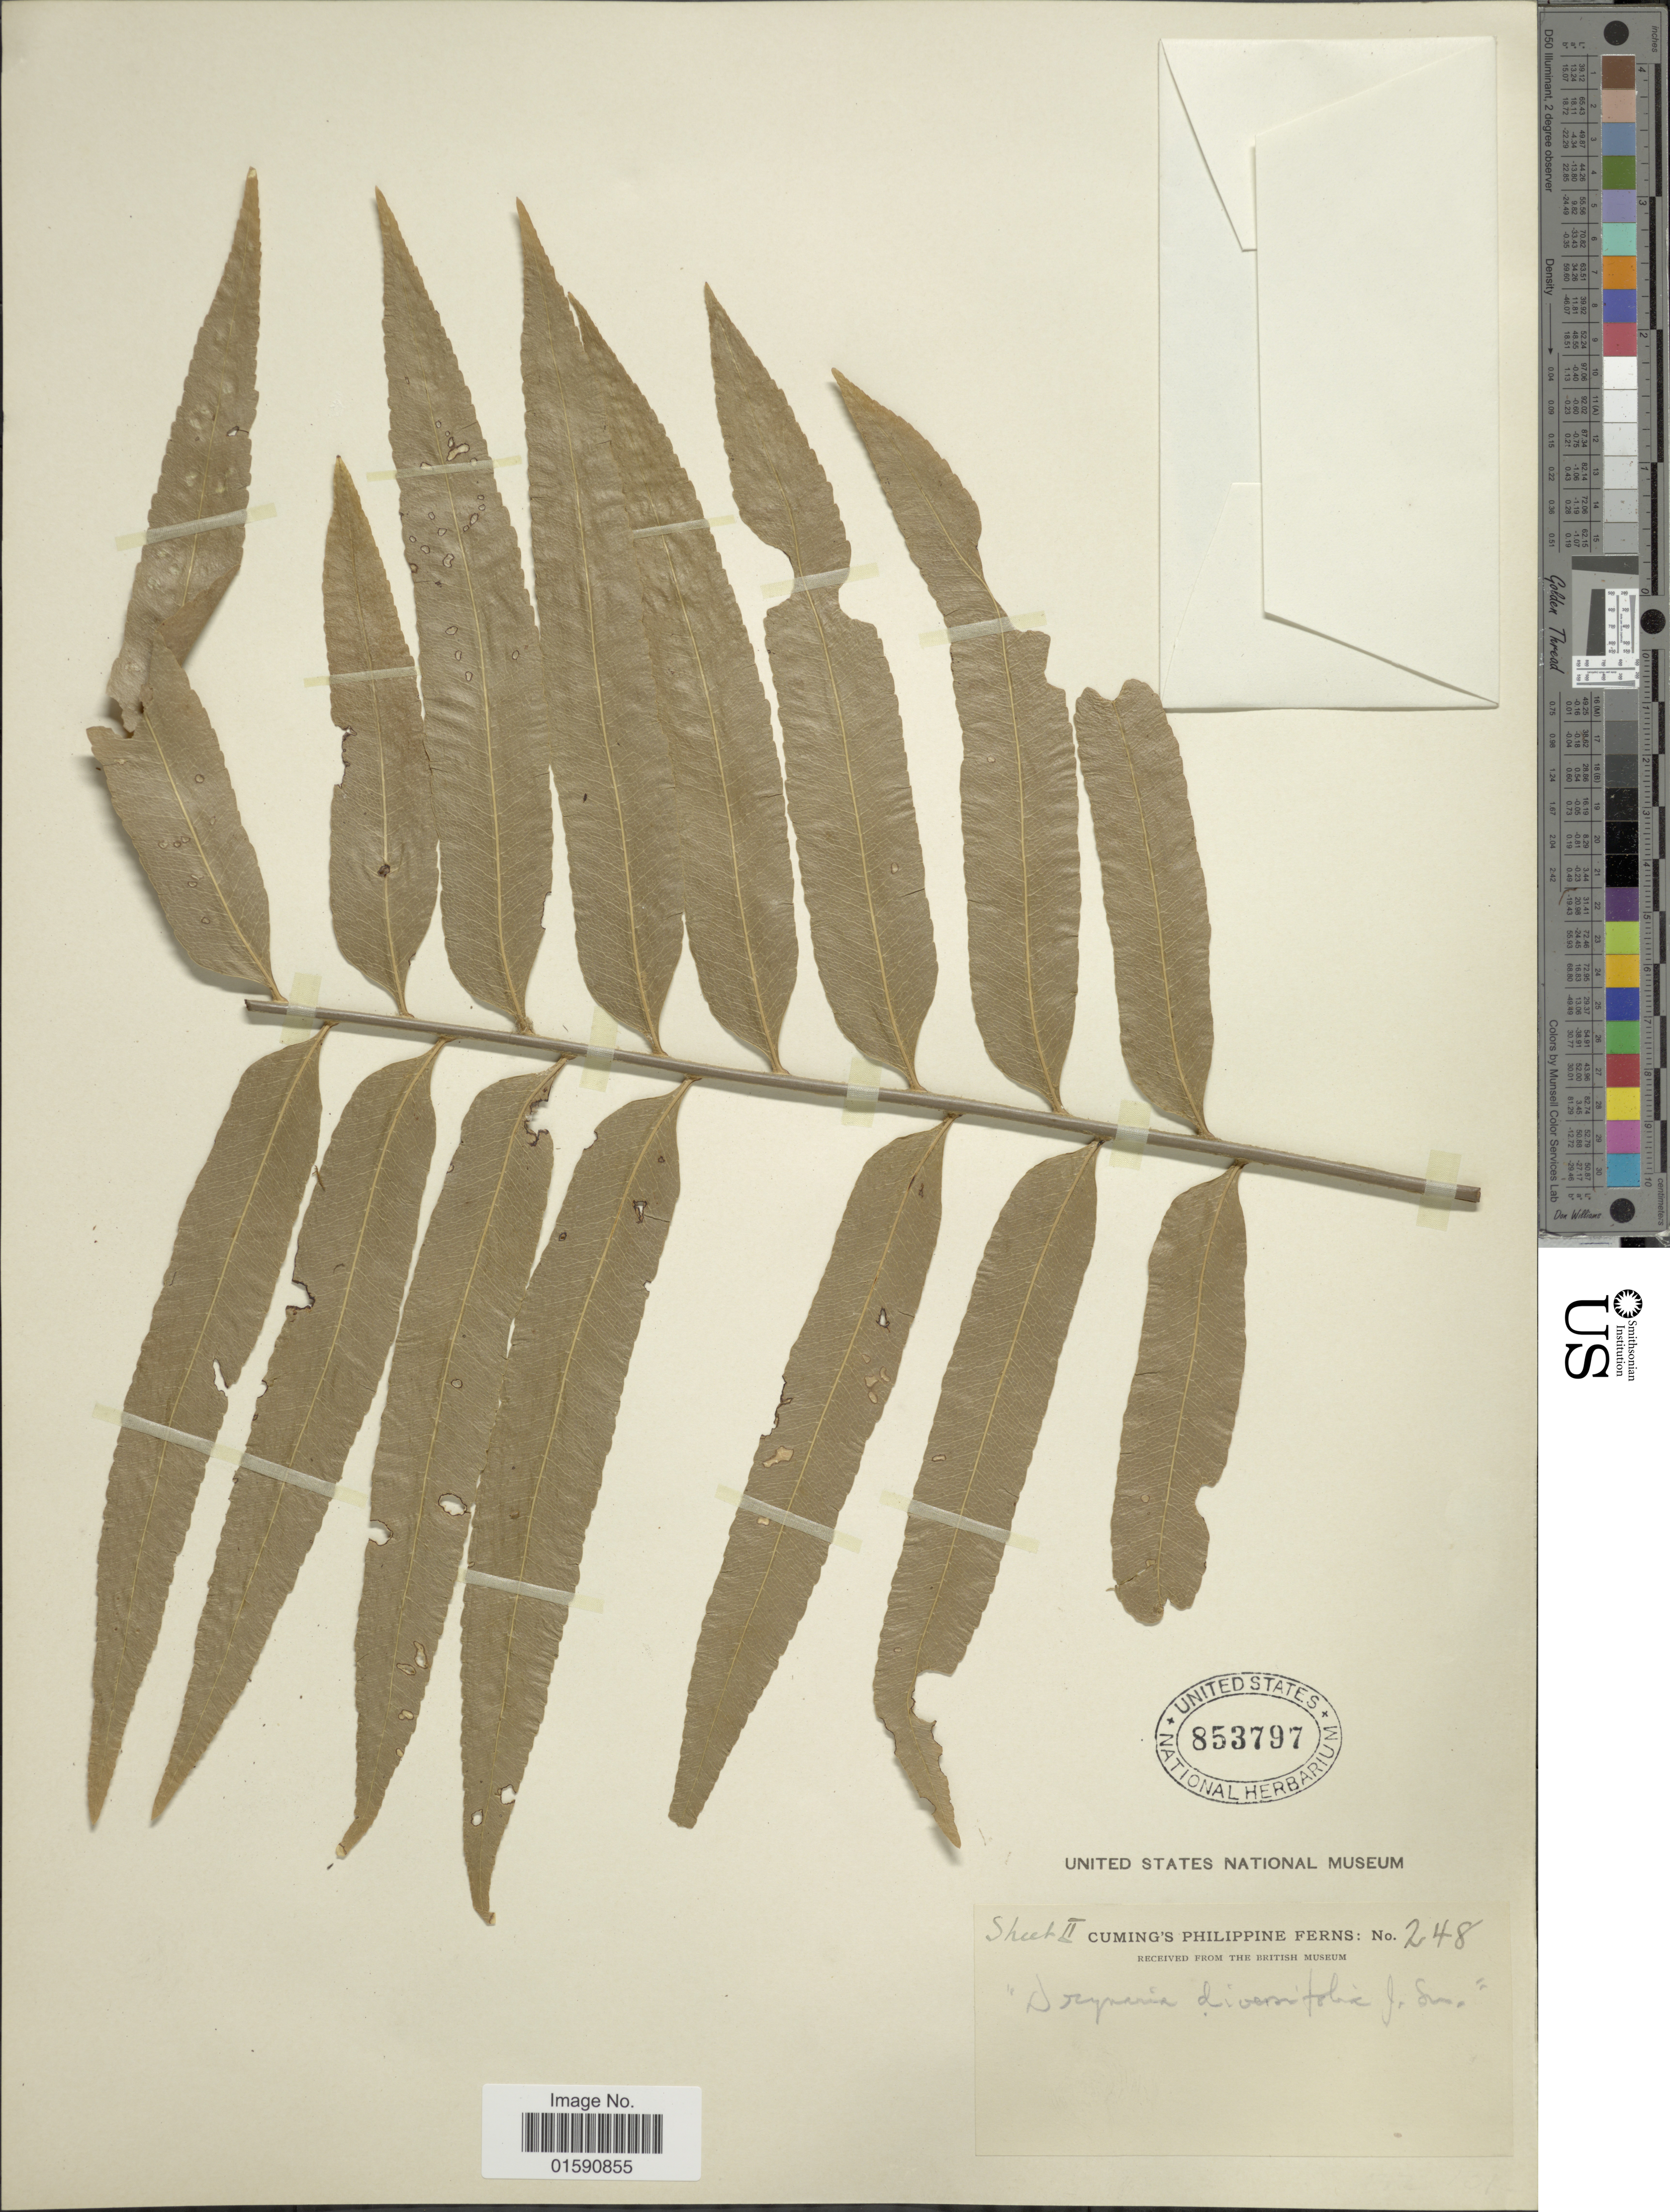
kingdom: Plantae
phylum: Tracheophyta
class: Polypodiopsida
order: Polypodiales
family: Polypodiaceae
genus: Drynaria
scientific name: Drynaria rigidula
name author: (Sw.) Bedd.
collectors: -. Cuming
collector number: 248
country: Philippines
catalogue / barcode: US 853797